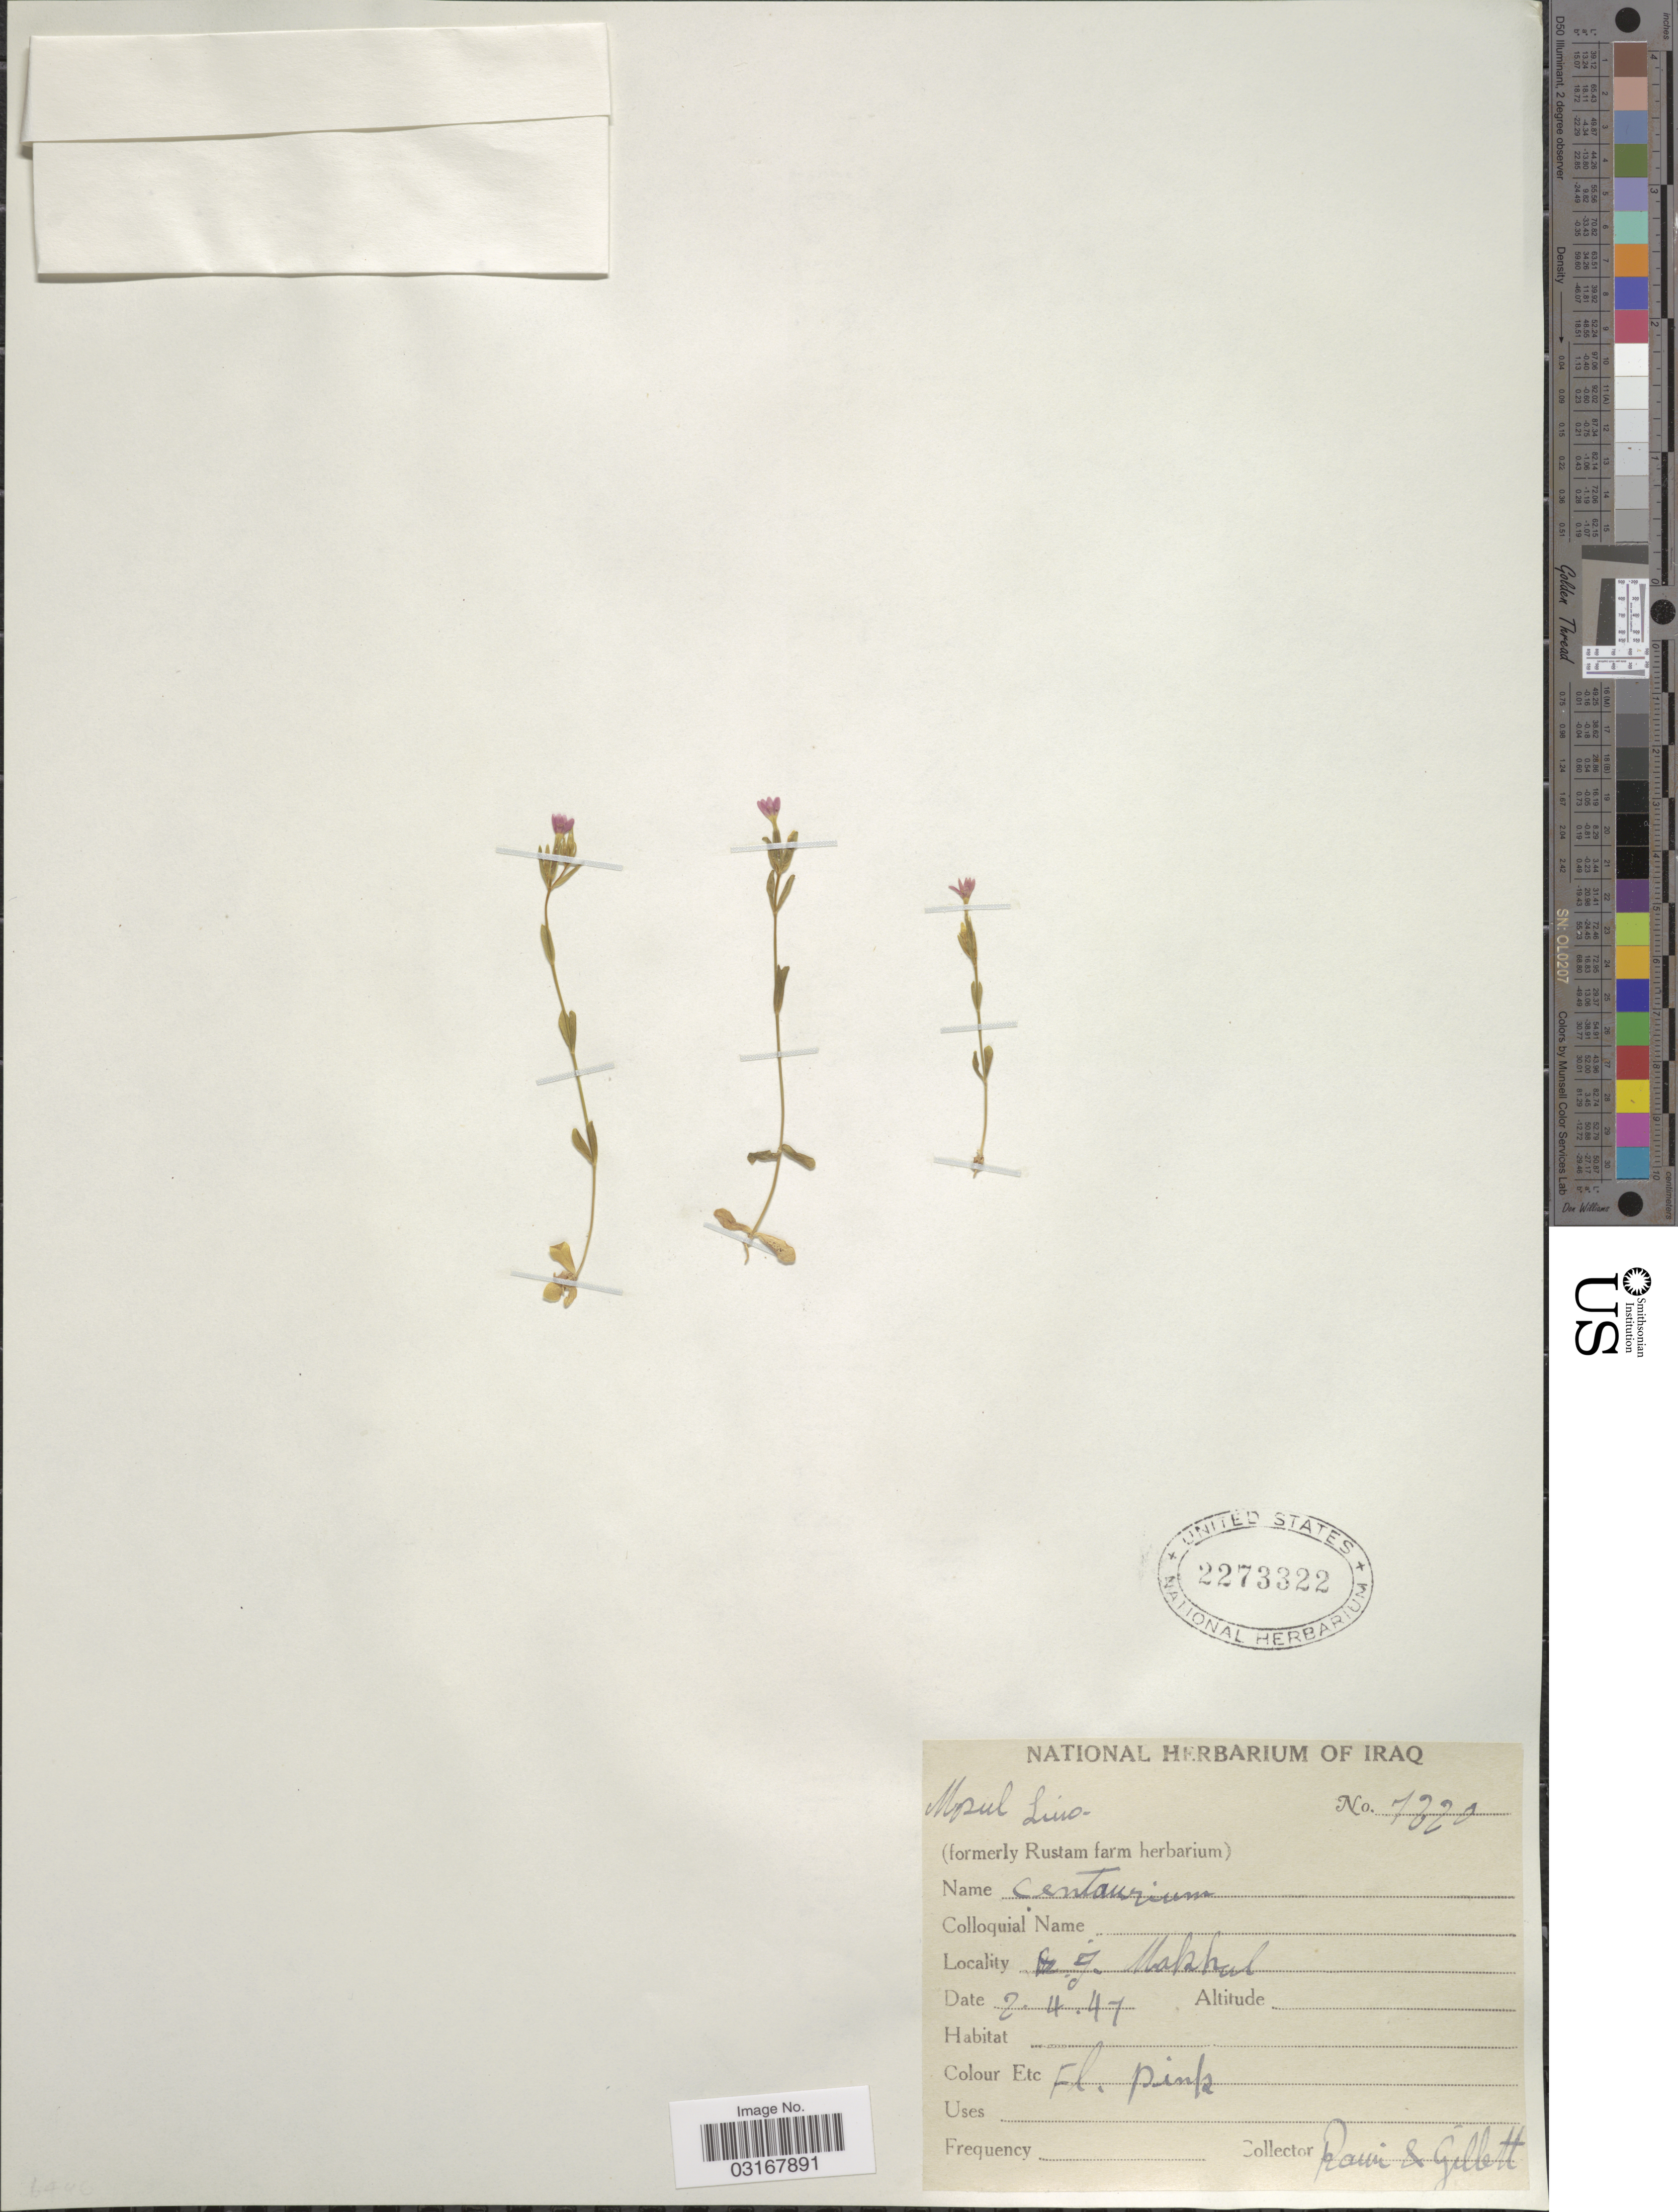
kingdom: Plantae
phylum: Tracheophyta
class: Magnoliopsida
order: Gentianales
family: Gentianaceae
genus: Centaurium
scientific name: Centaurium sp.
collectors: -. Rawi & -. Gilbert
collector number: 7820*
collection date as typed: Transcribed d/m/y: 2/4/47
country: Iraq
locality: E.J. Makhul.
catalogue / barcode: US 2273322